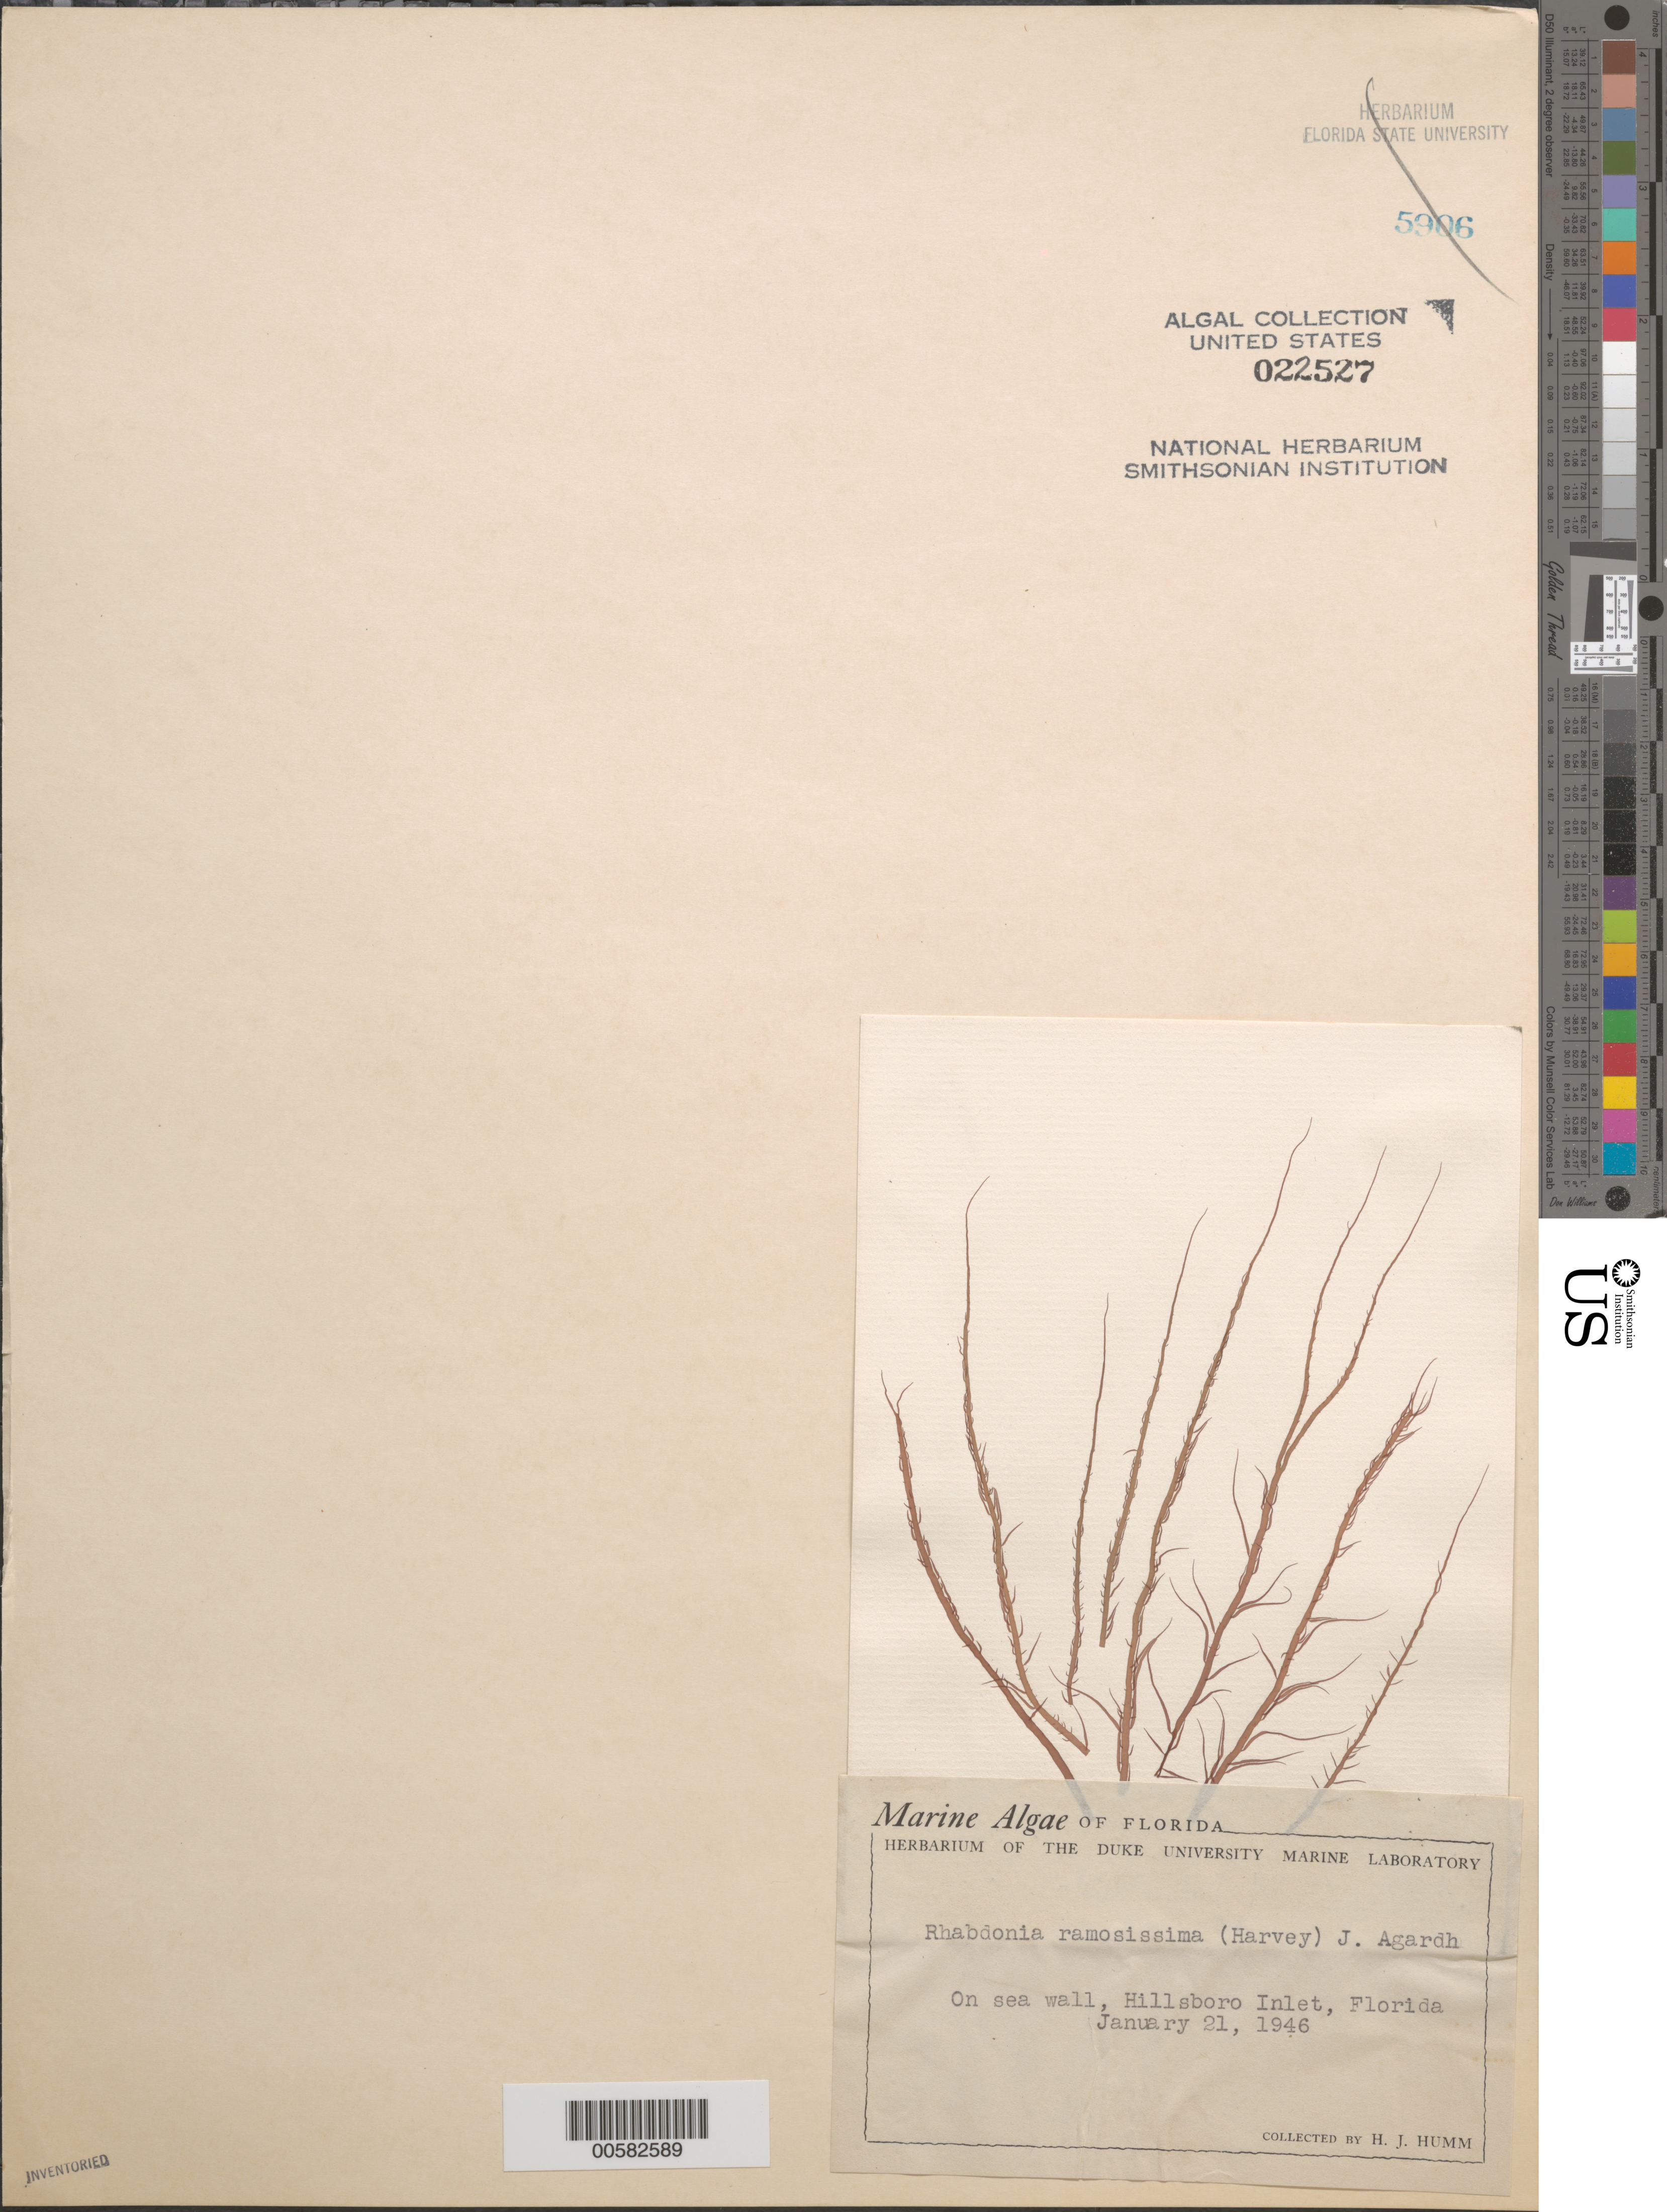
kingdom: Plantae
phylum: Rhodophyta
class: Florideophyceae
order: Gigartinales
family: Solieriaceae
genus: Agardhiella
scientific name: Agardhiella ramosissima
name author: (Harv.) Kylin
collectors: H. J. Humm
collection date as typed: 21 Jan 1946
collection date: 1946-01-21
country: United States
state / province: Florida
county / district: Hillsborough County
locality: Hillsboro Inlet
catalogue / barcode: US 22527